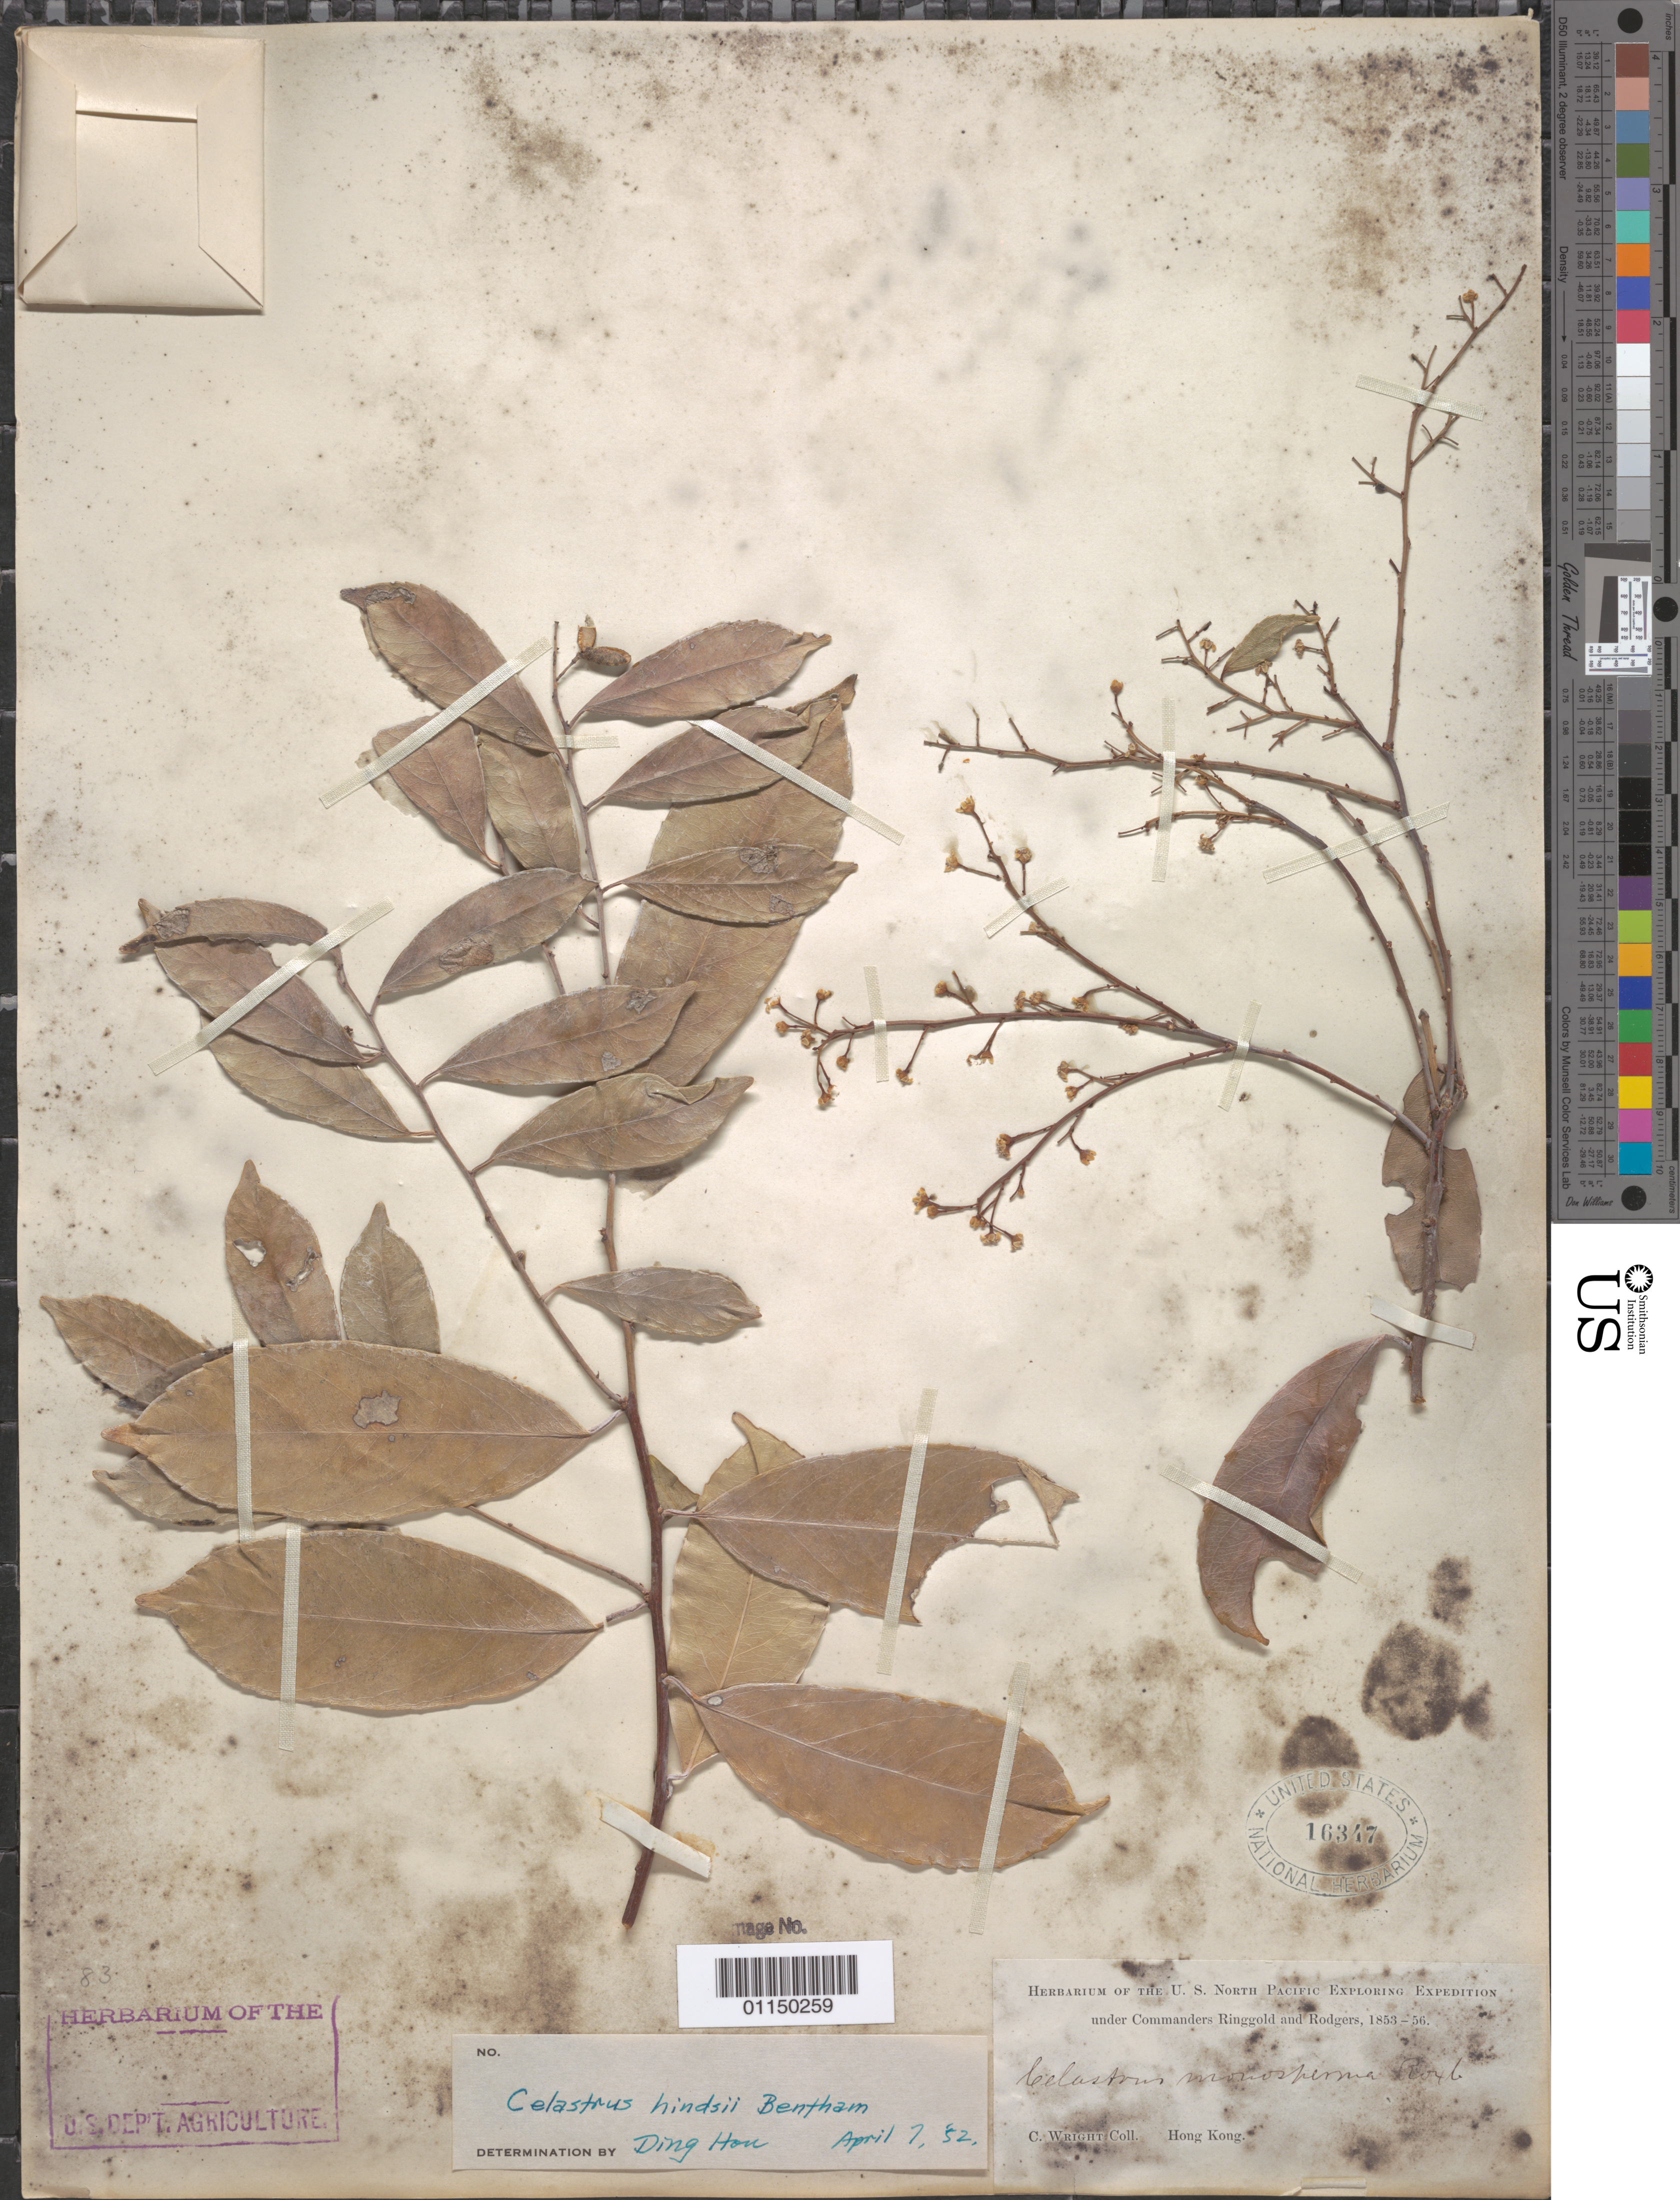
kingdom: Plantae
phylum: Tracheophyta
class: Magnoliopsida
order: Celastrales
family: Celastraceae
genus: Celastrus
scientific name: Celastrus hindsii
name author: Benth.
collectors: C. Wright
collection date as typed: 1853 to -- -- 1856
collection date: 1853/1856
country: China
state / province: Hong Kong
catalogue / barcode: US 16347